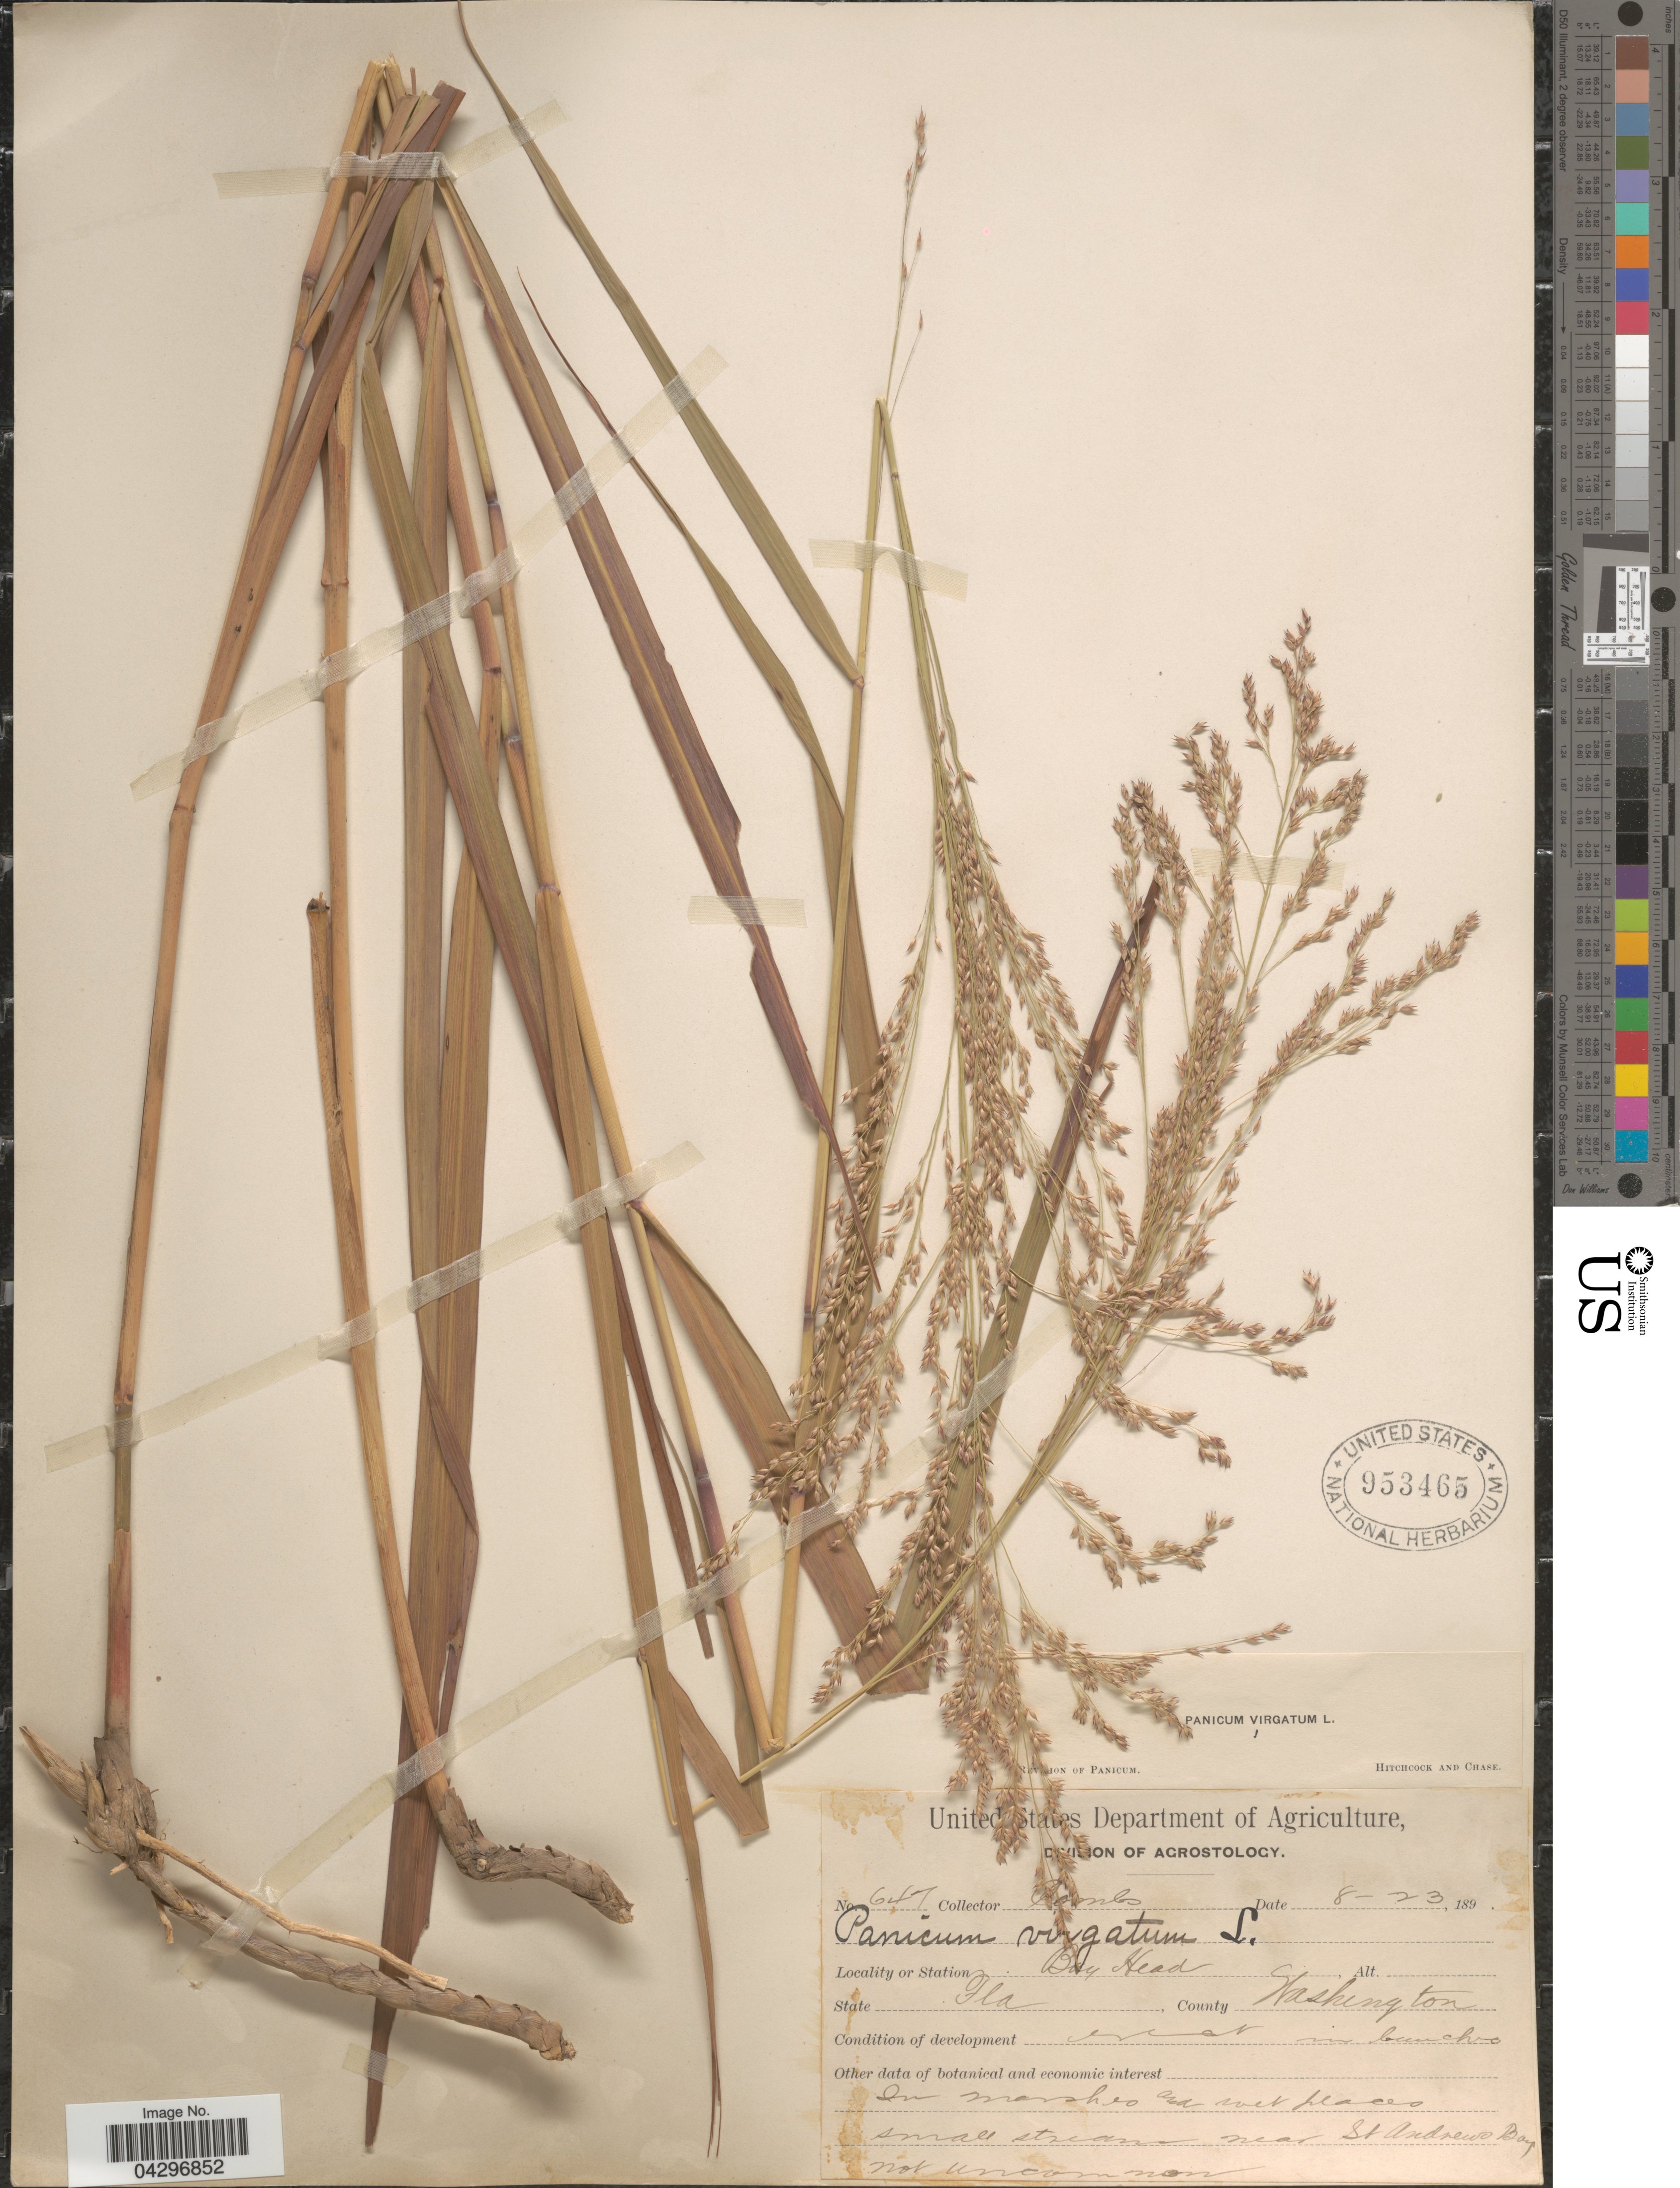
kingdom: Plantae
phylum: Tracheophyta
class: Liliopsida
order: Poales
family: Poaceae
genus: Panicum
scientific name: Panicum virgatum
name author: L.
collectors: -. Combs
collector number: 647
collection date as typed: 8-23, 189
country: United States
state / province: Florida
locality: Bay Head. County Washington. Small streams near St. Andrews Bay.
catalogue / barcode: US 953465